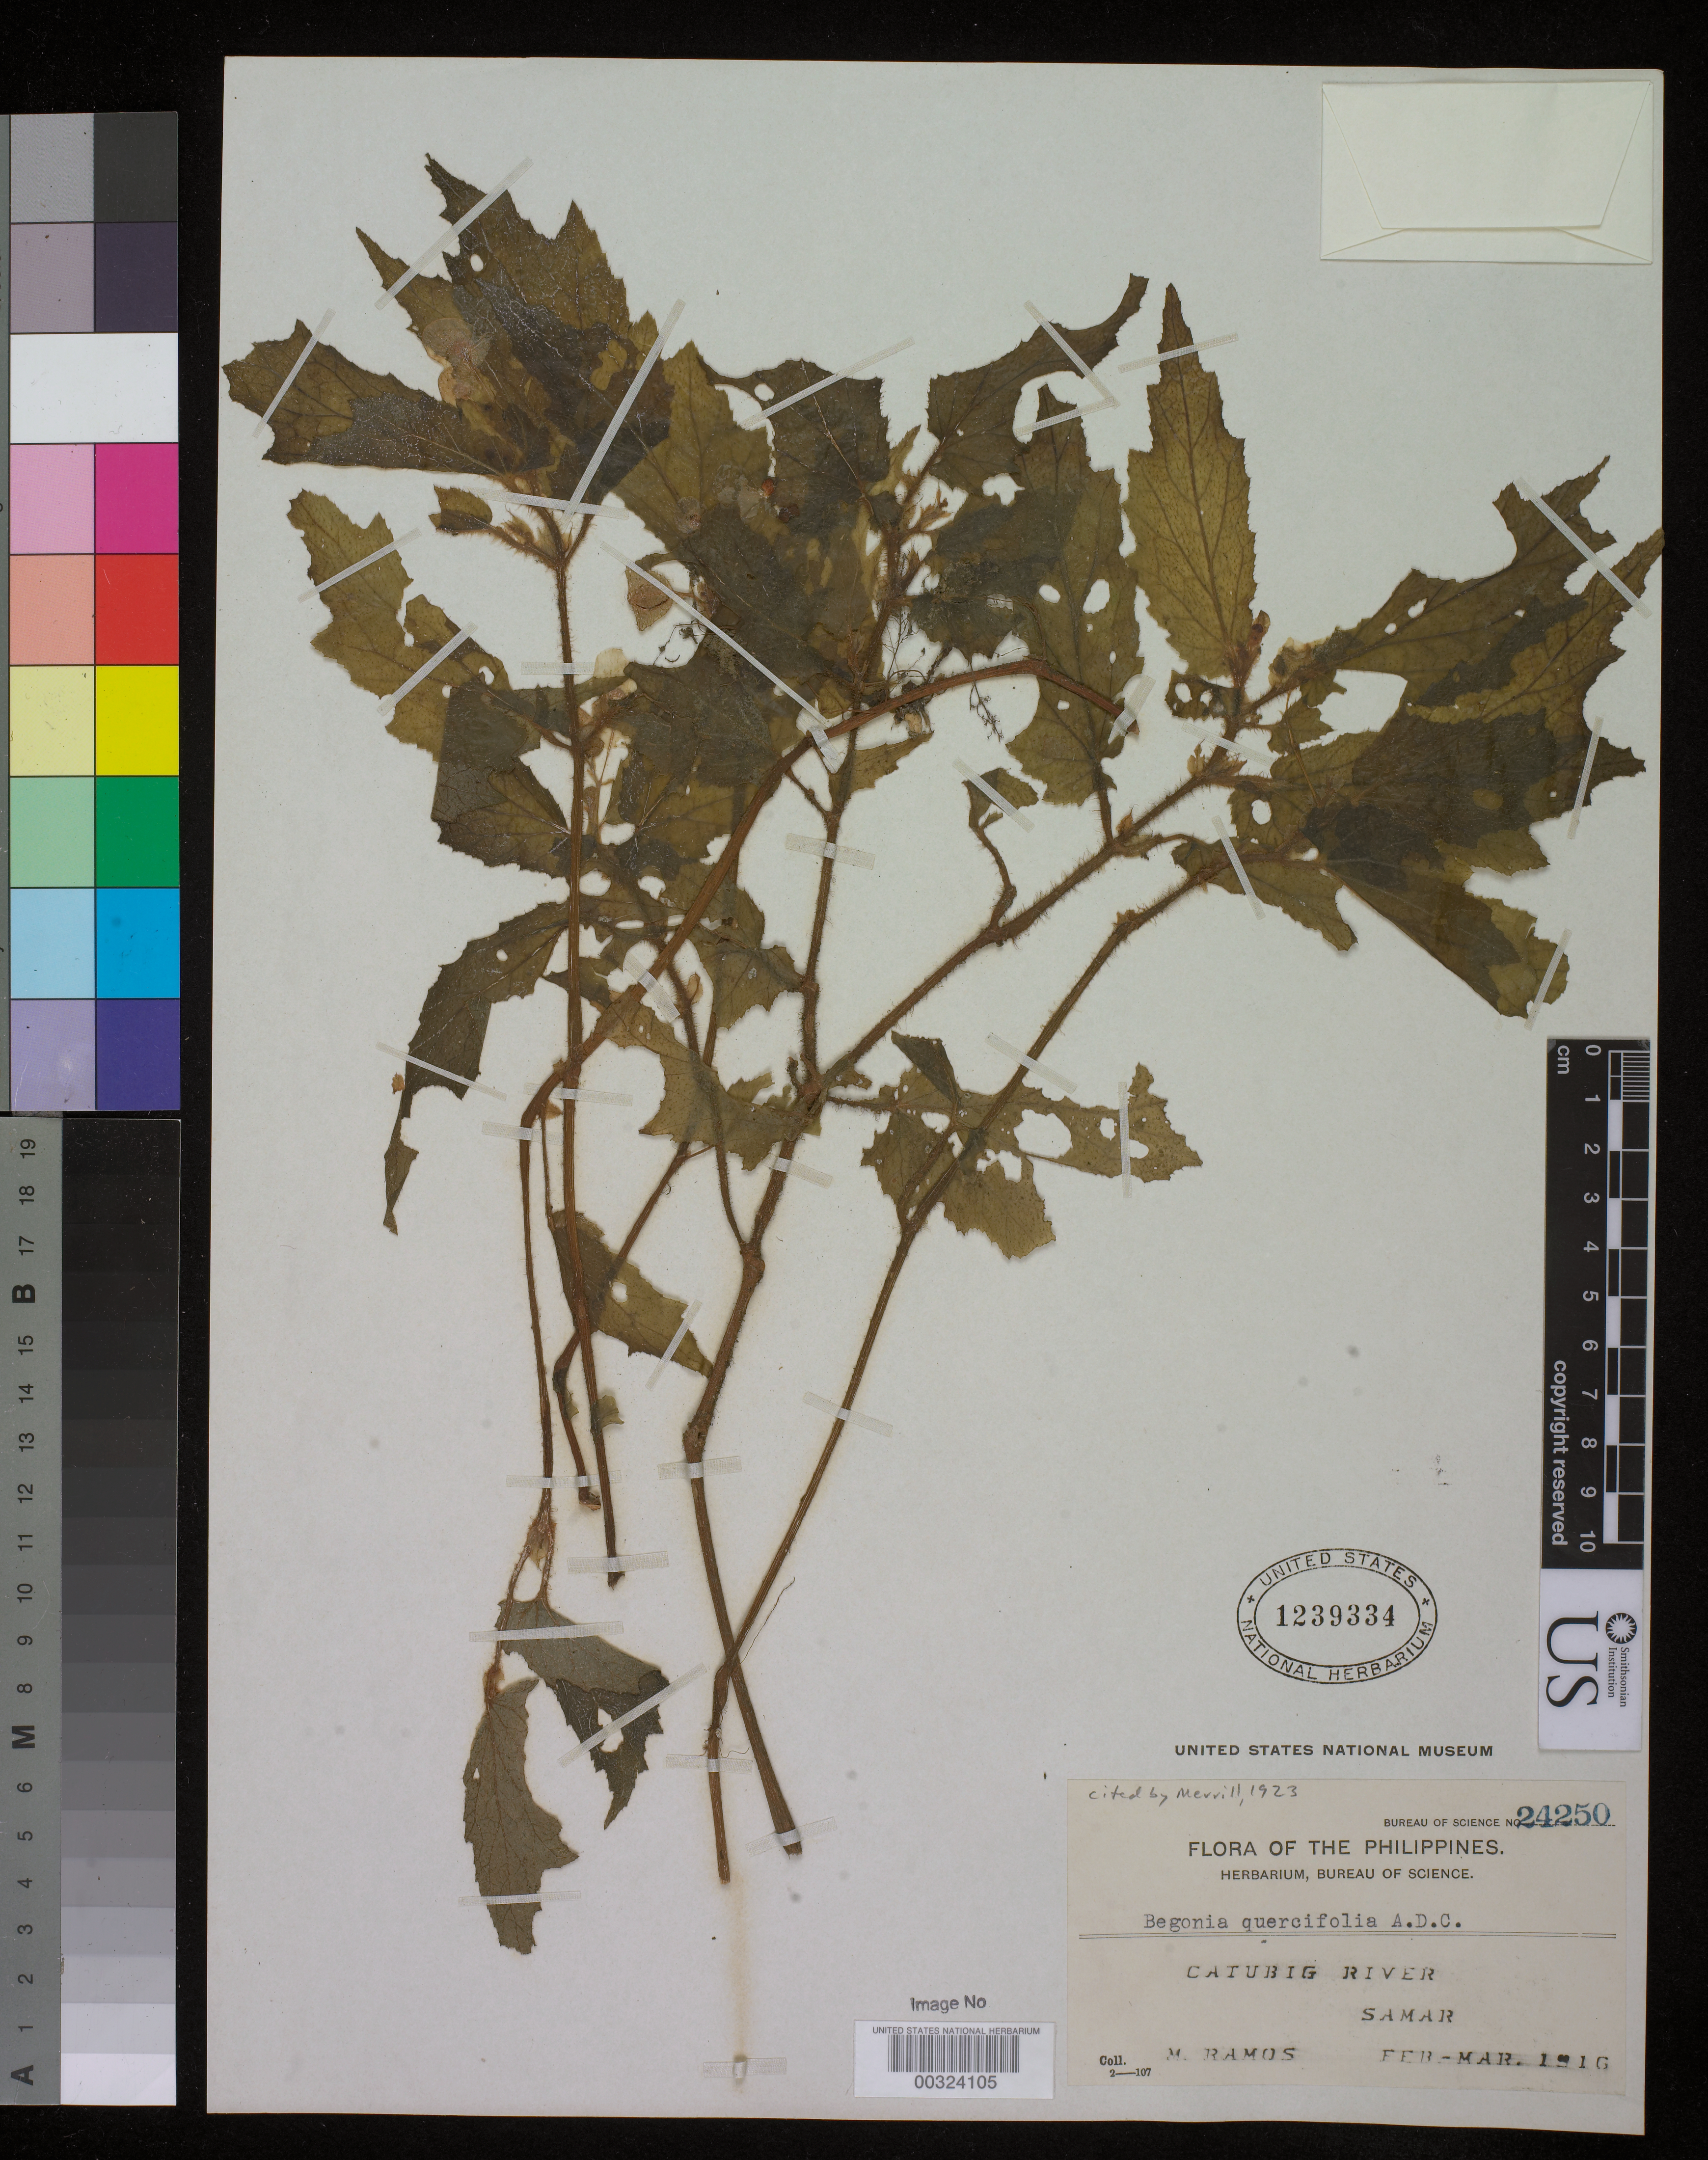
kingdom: Plantae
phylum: Tracheophyta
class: Magnoliopsida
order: Cucurbitales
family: Begoniaceae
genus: Begonia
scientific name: Begonia quercifolia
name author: A. DC.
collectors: M. Ramos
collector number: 24250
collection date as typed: Feb 1916 to -- Mar 1916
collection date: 1916-02/1916-03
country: Philippines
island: Samar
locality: Catubig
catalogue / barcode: US 1239334